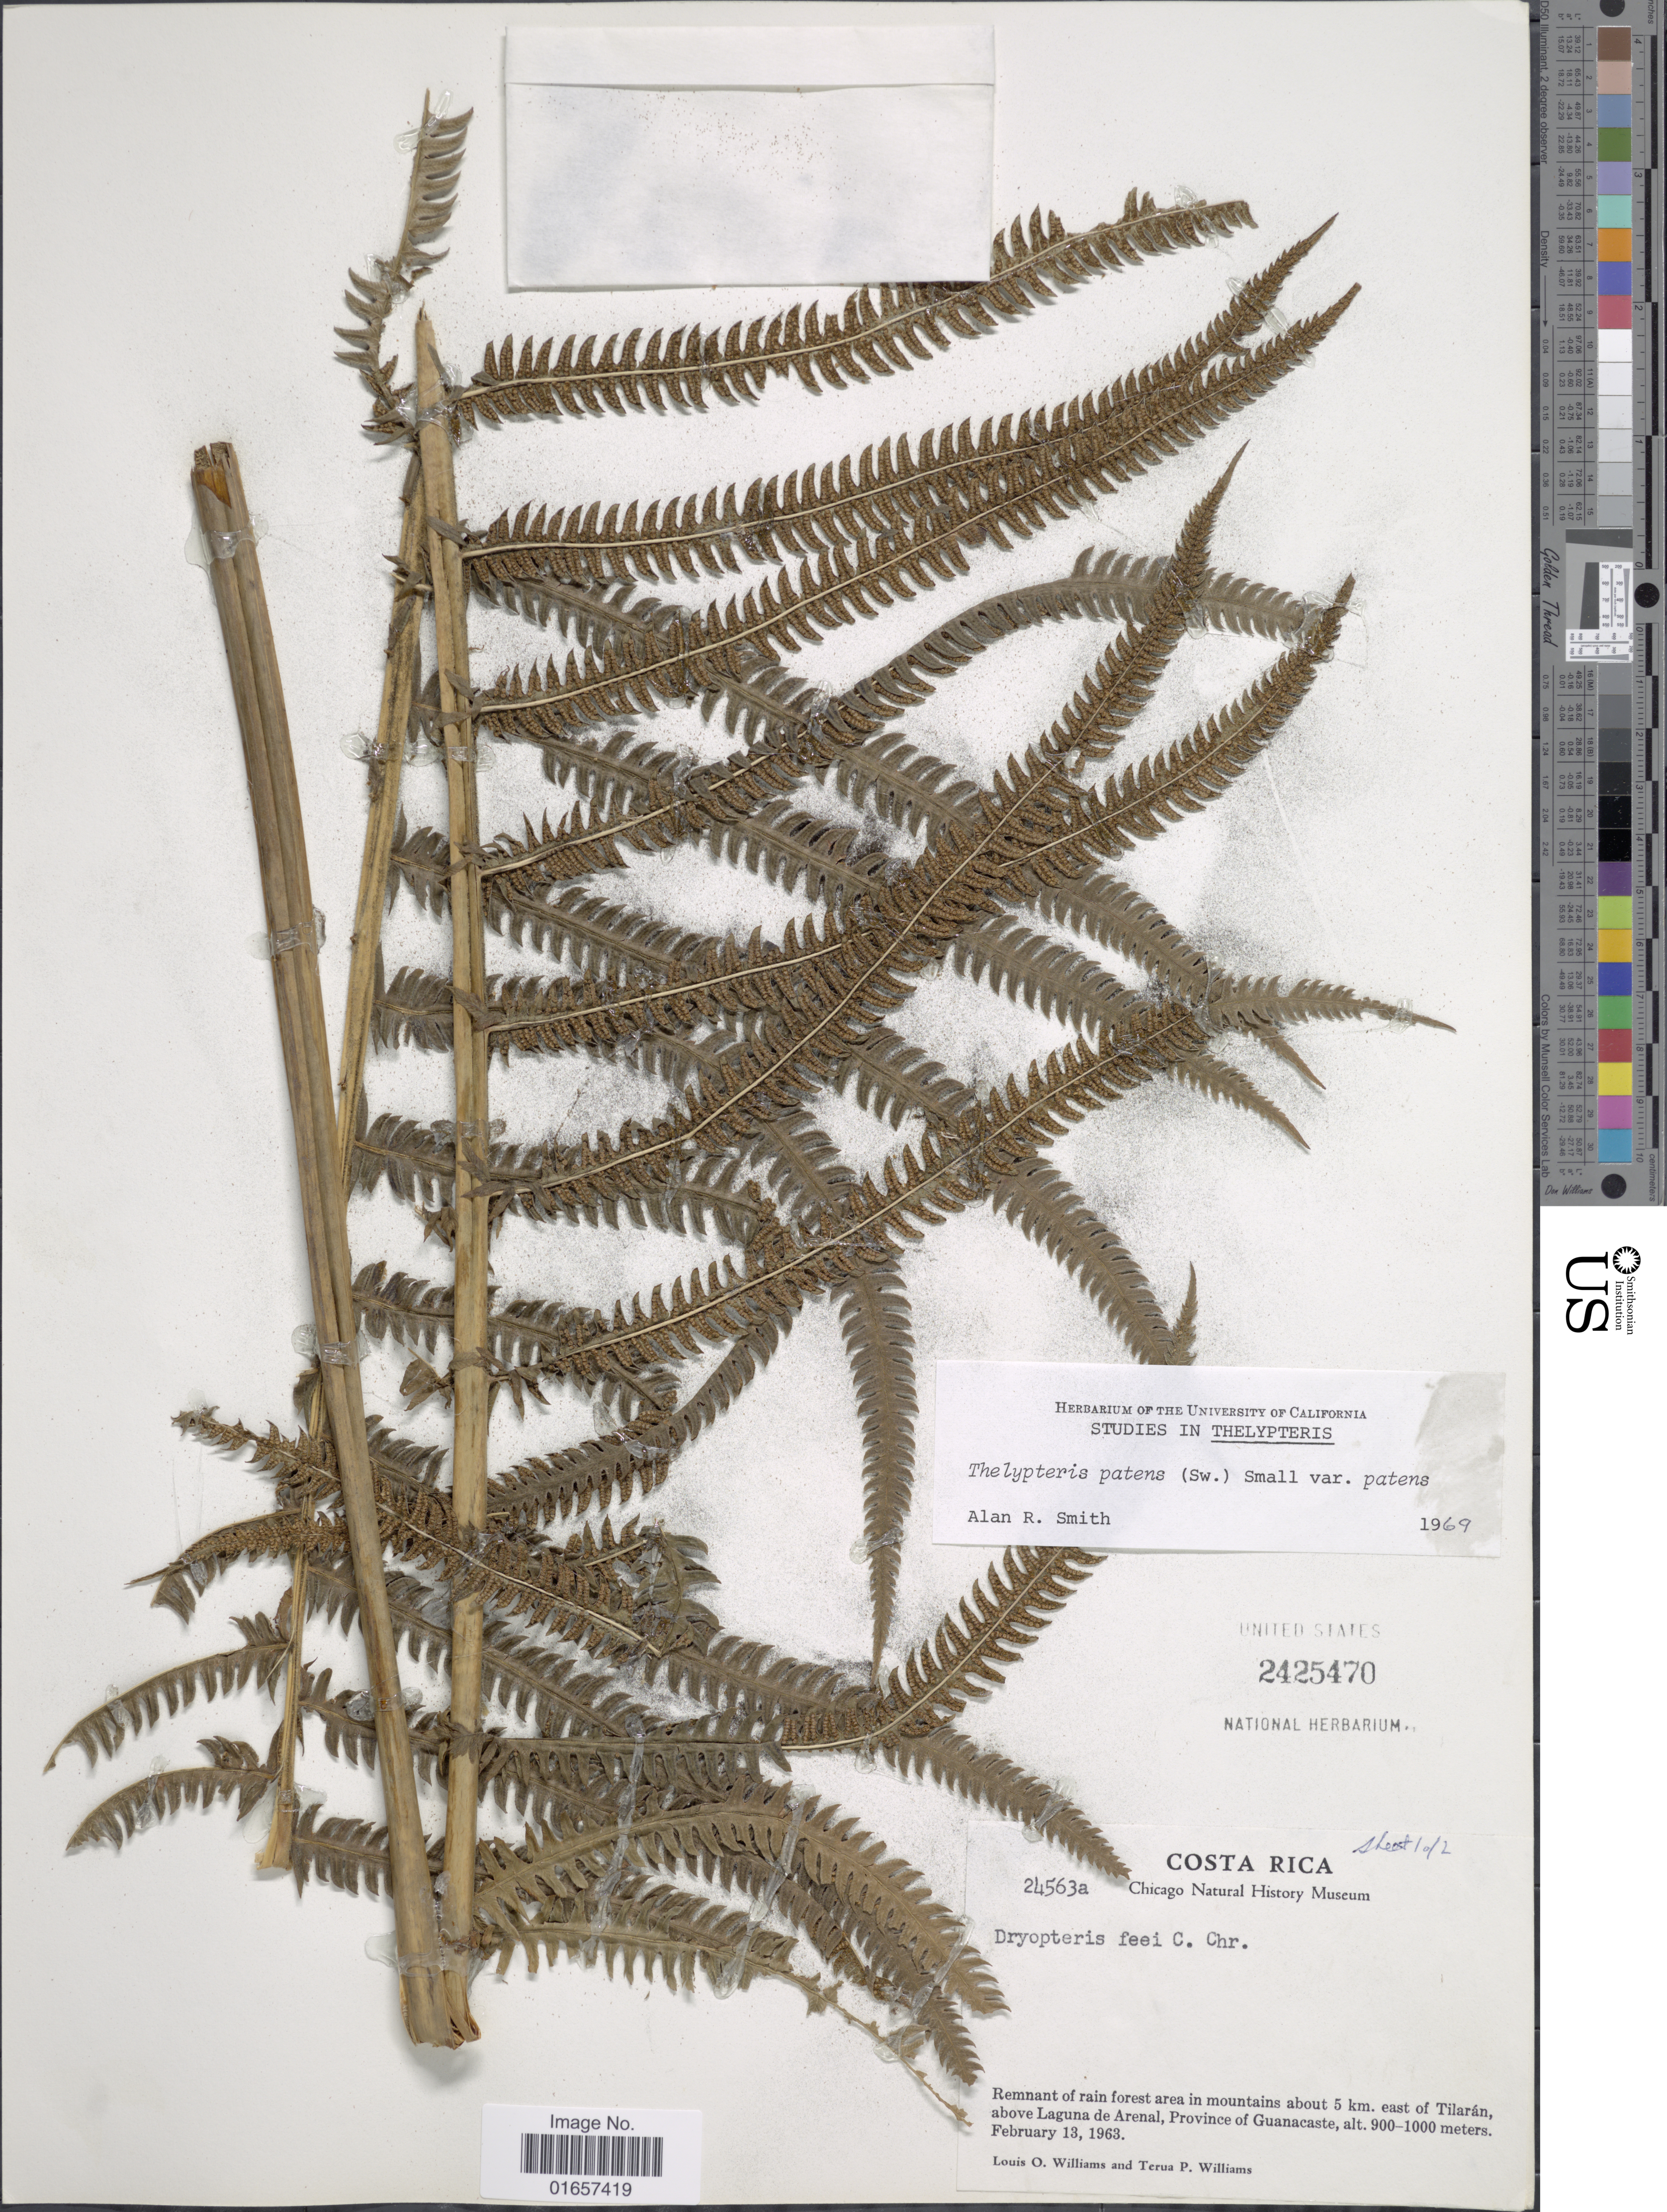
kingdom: Plantae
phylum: Tracheophyta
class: Polypodiopsida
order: Polypodiales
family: Thelypteridaceae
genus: Christella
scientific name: Christella patens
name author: (Sw.) Holttum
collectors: L. O. Williams & T. P. Williams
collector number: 24563a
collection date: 1963-02-13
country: Costa Rica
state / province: Guanacaste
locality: Costa Rica, Remant of rain forest area in mountains about 5 km. east of Tilarán, above Laguna de Arenal.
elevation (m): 900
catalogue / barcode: US 2425470